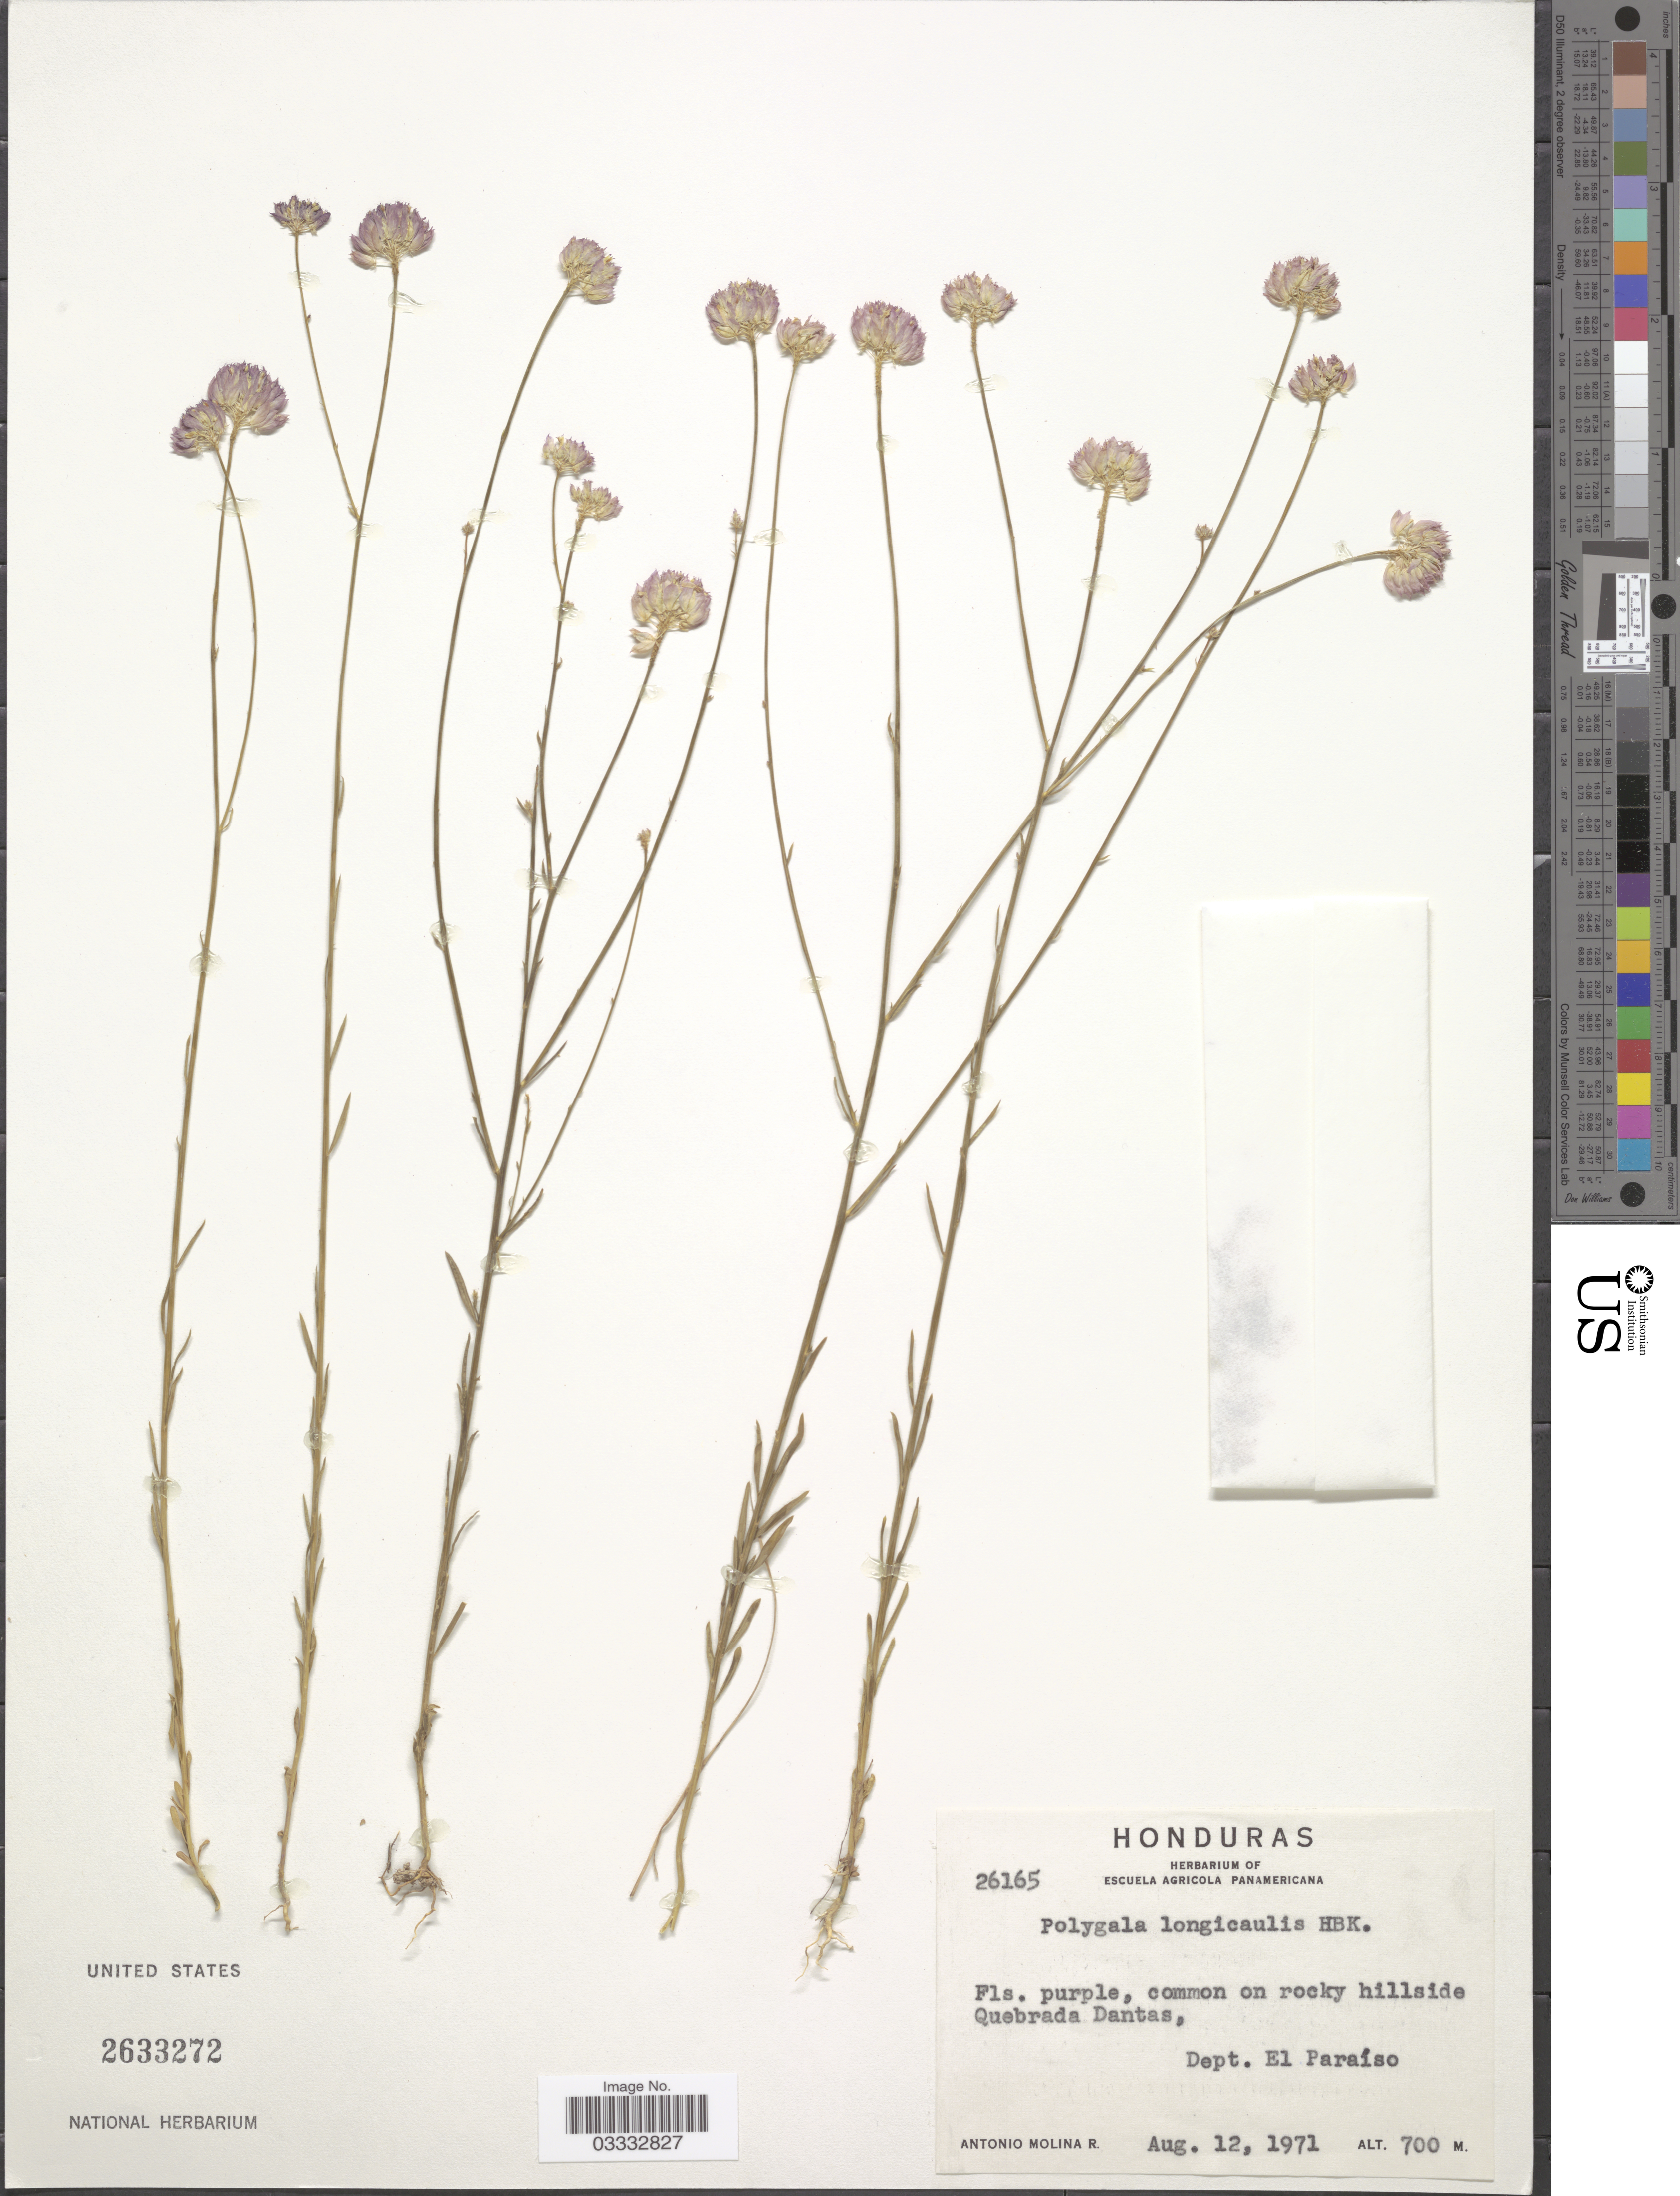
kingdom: Plantae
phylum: Tracheophyta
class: Magnoliopsida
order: Fabales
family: Polygalaceae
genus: Polygala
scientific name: Polygala longicaulis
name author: Kunth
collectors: A. Molina R.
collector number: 26165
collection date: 1971-08-12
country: Honduras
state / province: El Paraíso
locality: Common on rocky hillside Quebrada Dantas, Dept. El Paraíso.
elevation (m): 700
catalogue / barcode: US 2633272